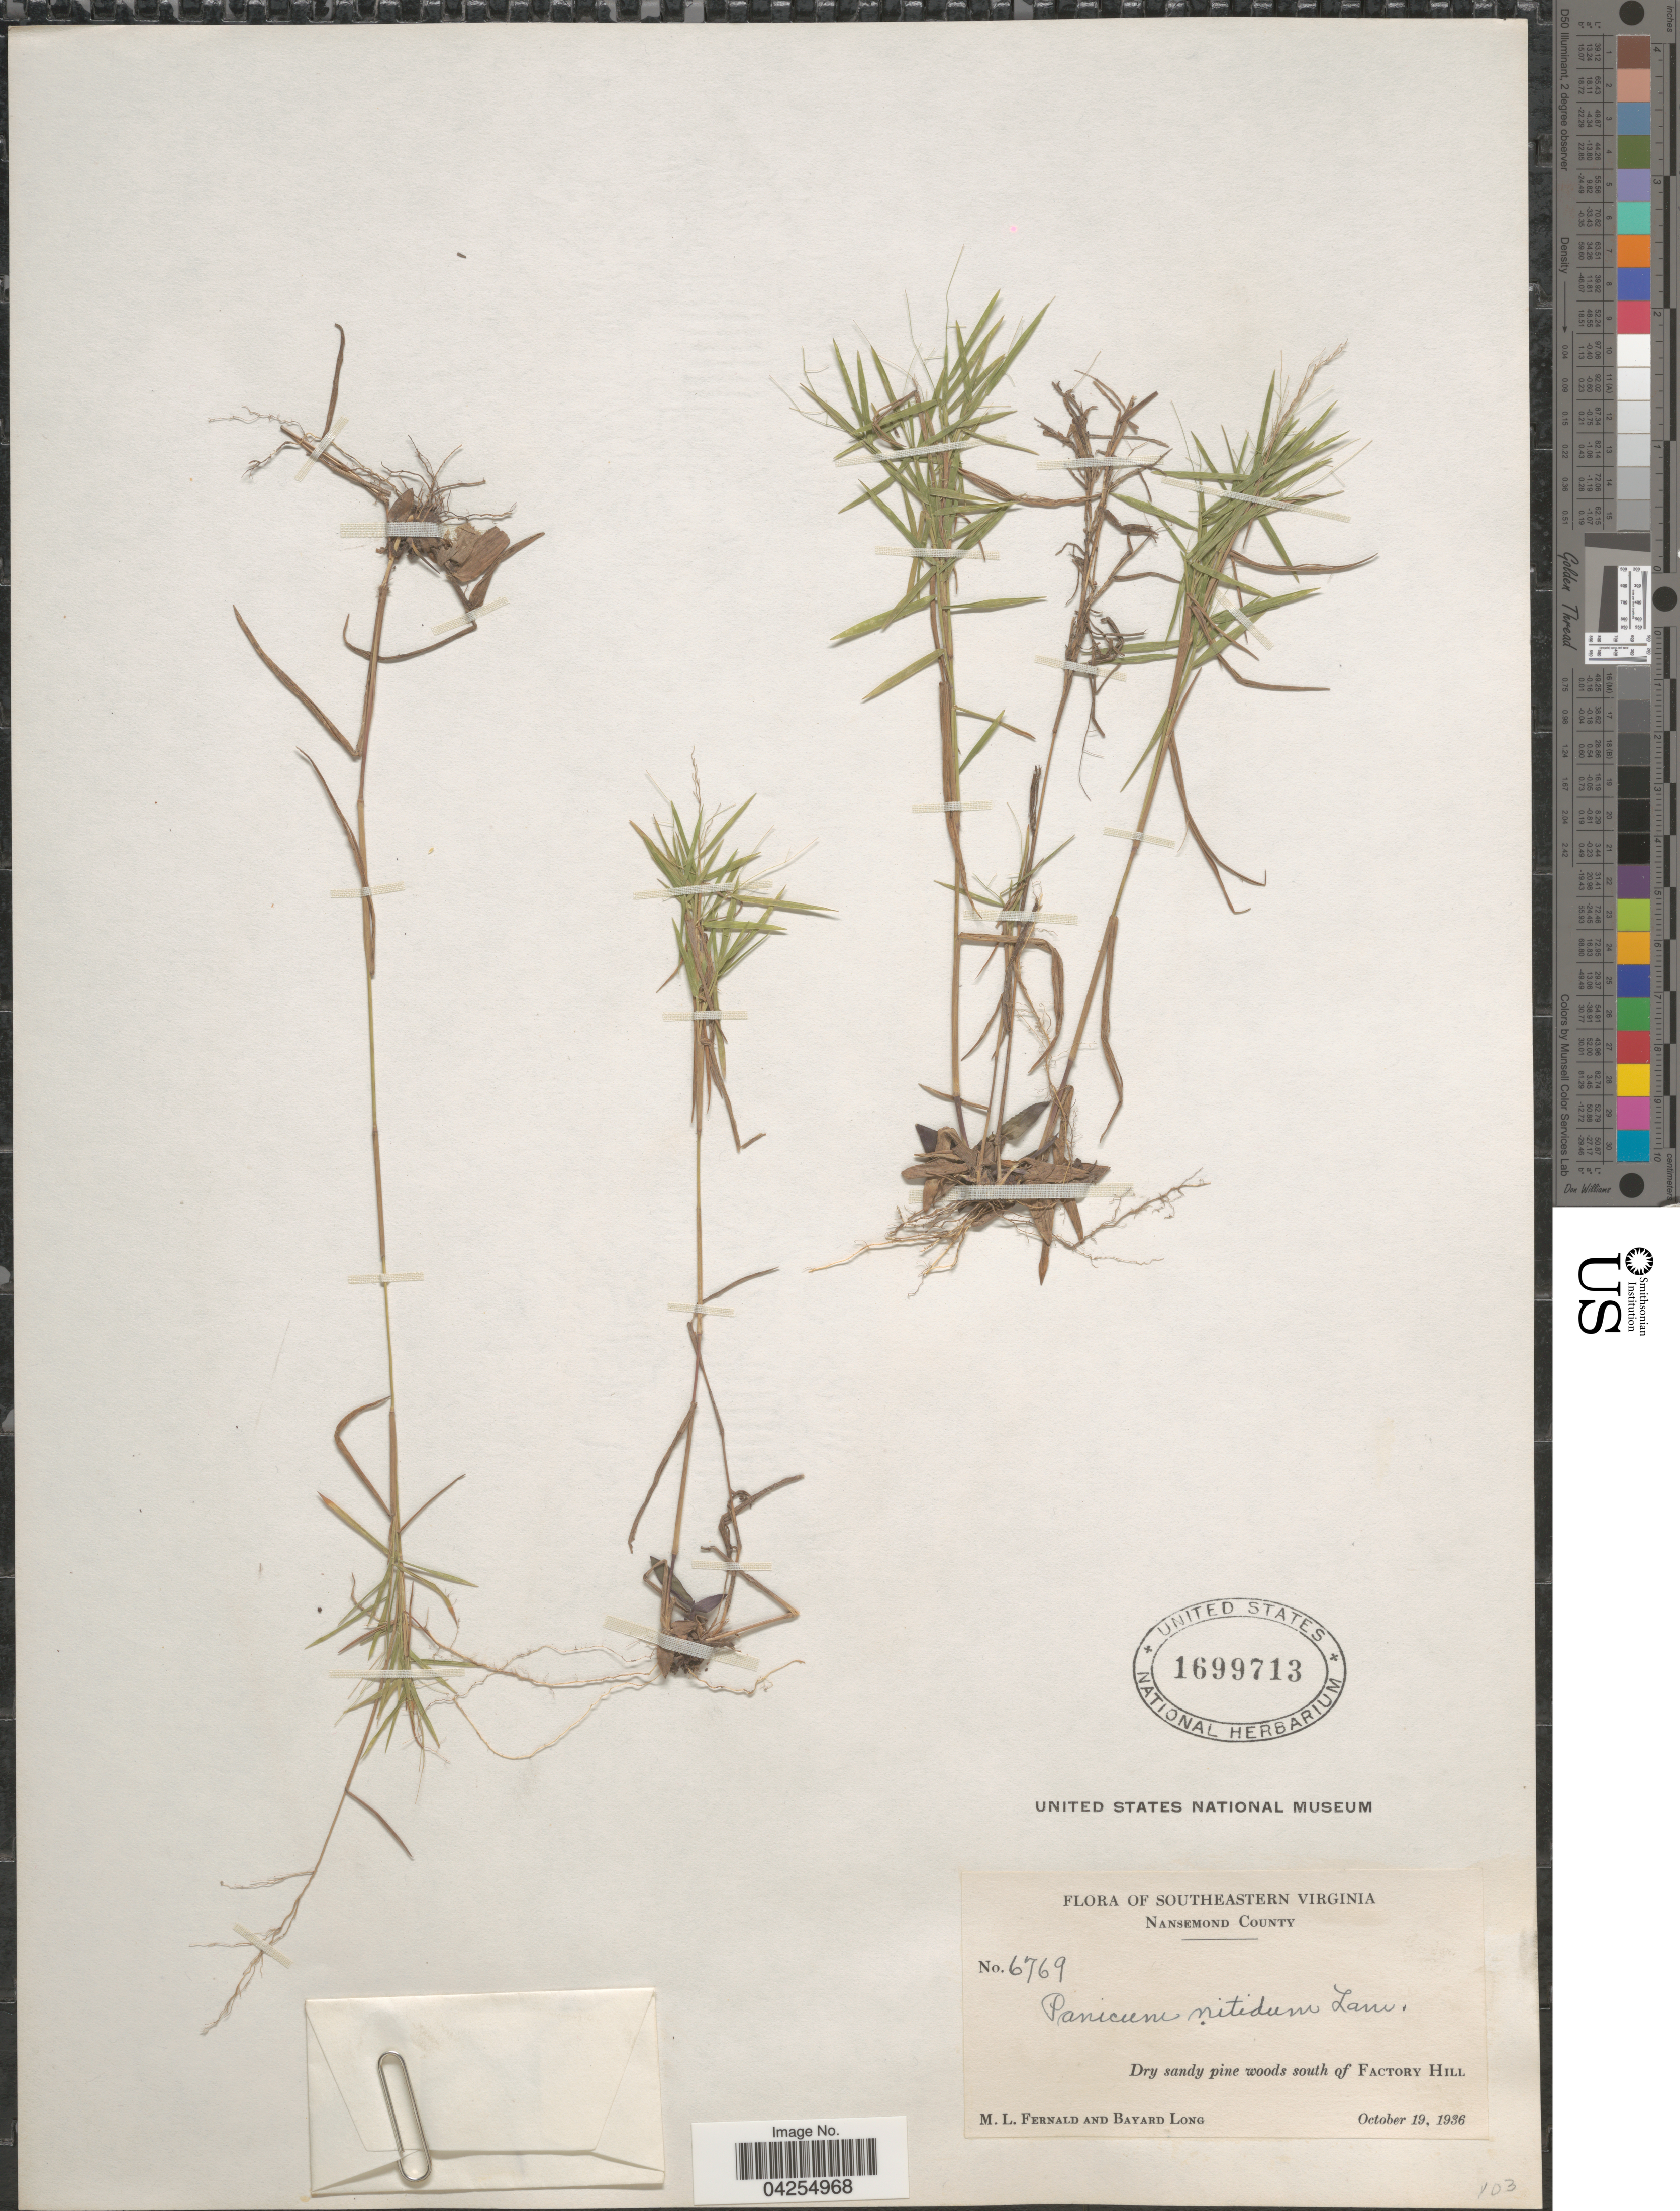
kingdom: Plantae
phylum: Tracheophyta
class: Liliopsida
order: Poales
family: Poaceae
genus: Dichanthelium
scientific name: Dichanthelium dichotomum var. dichotomum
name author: (L.) Gould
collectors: M. L. Fernald & B. Long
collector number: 6769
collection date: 1936-10-19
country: United States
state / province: Virginia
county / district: City of Suffolk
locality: Southeastern Virginia. Nansemond County. Dry sandy pine woods south of Factory Hill.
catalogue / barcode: US 1699713